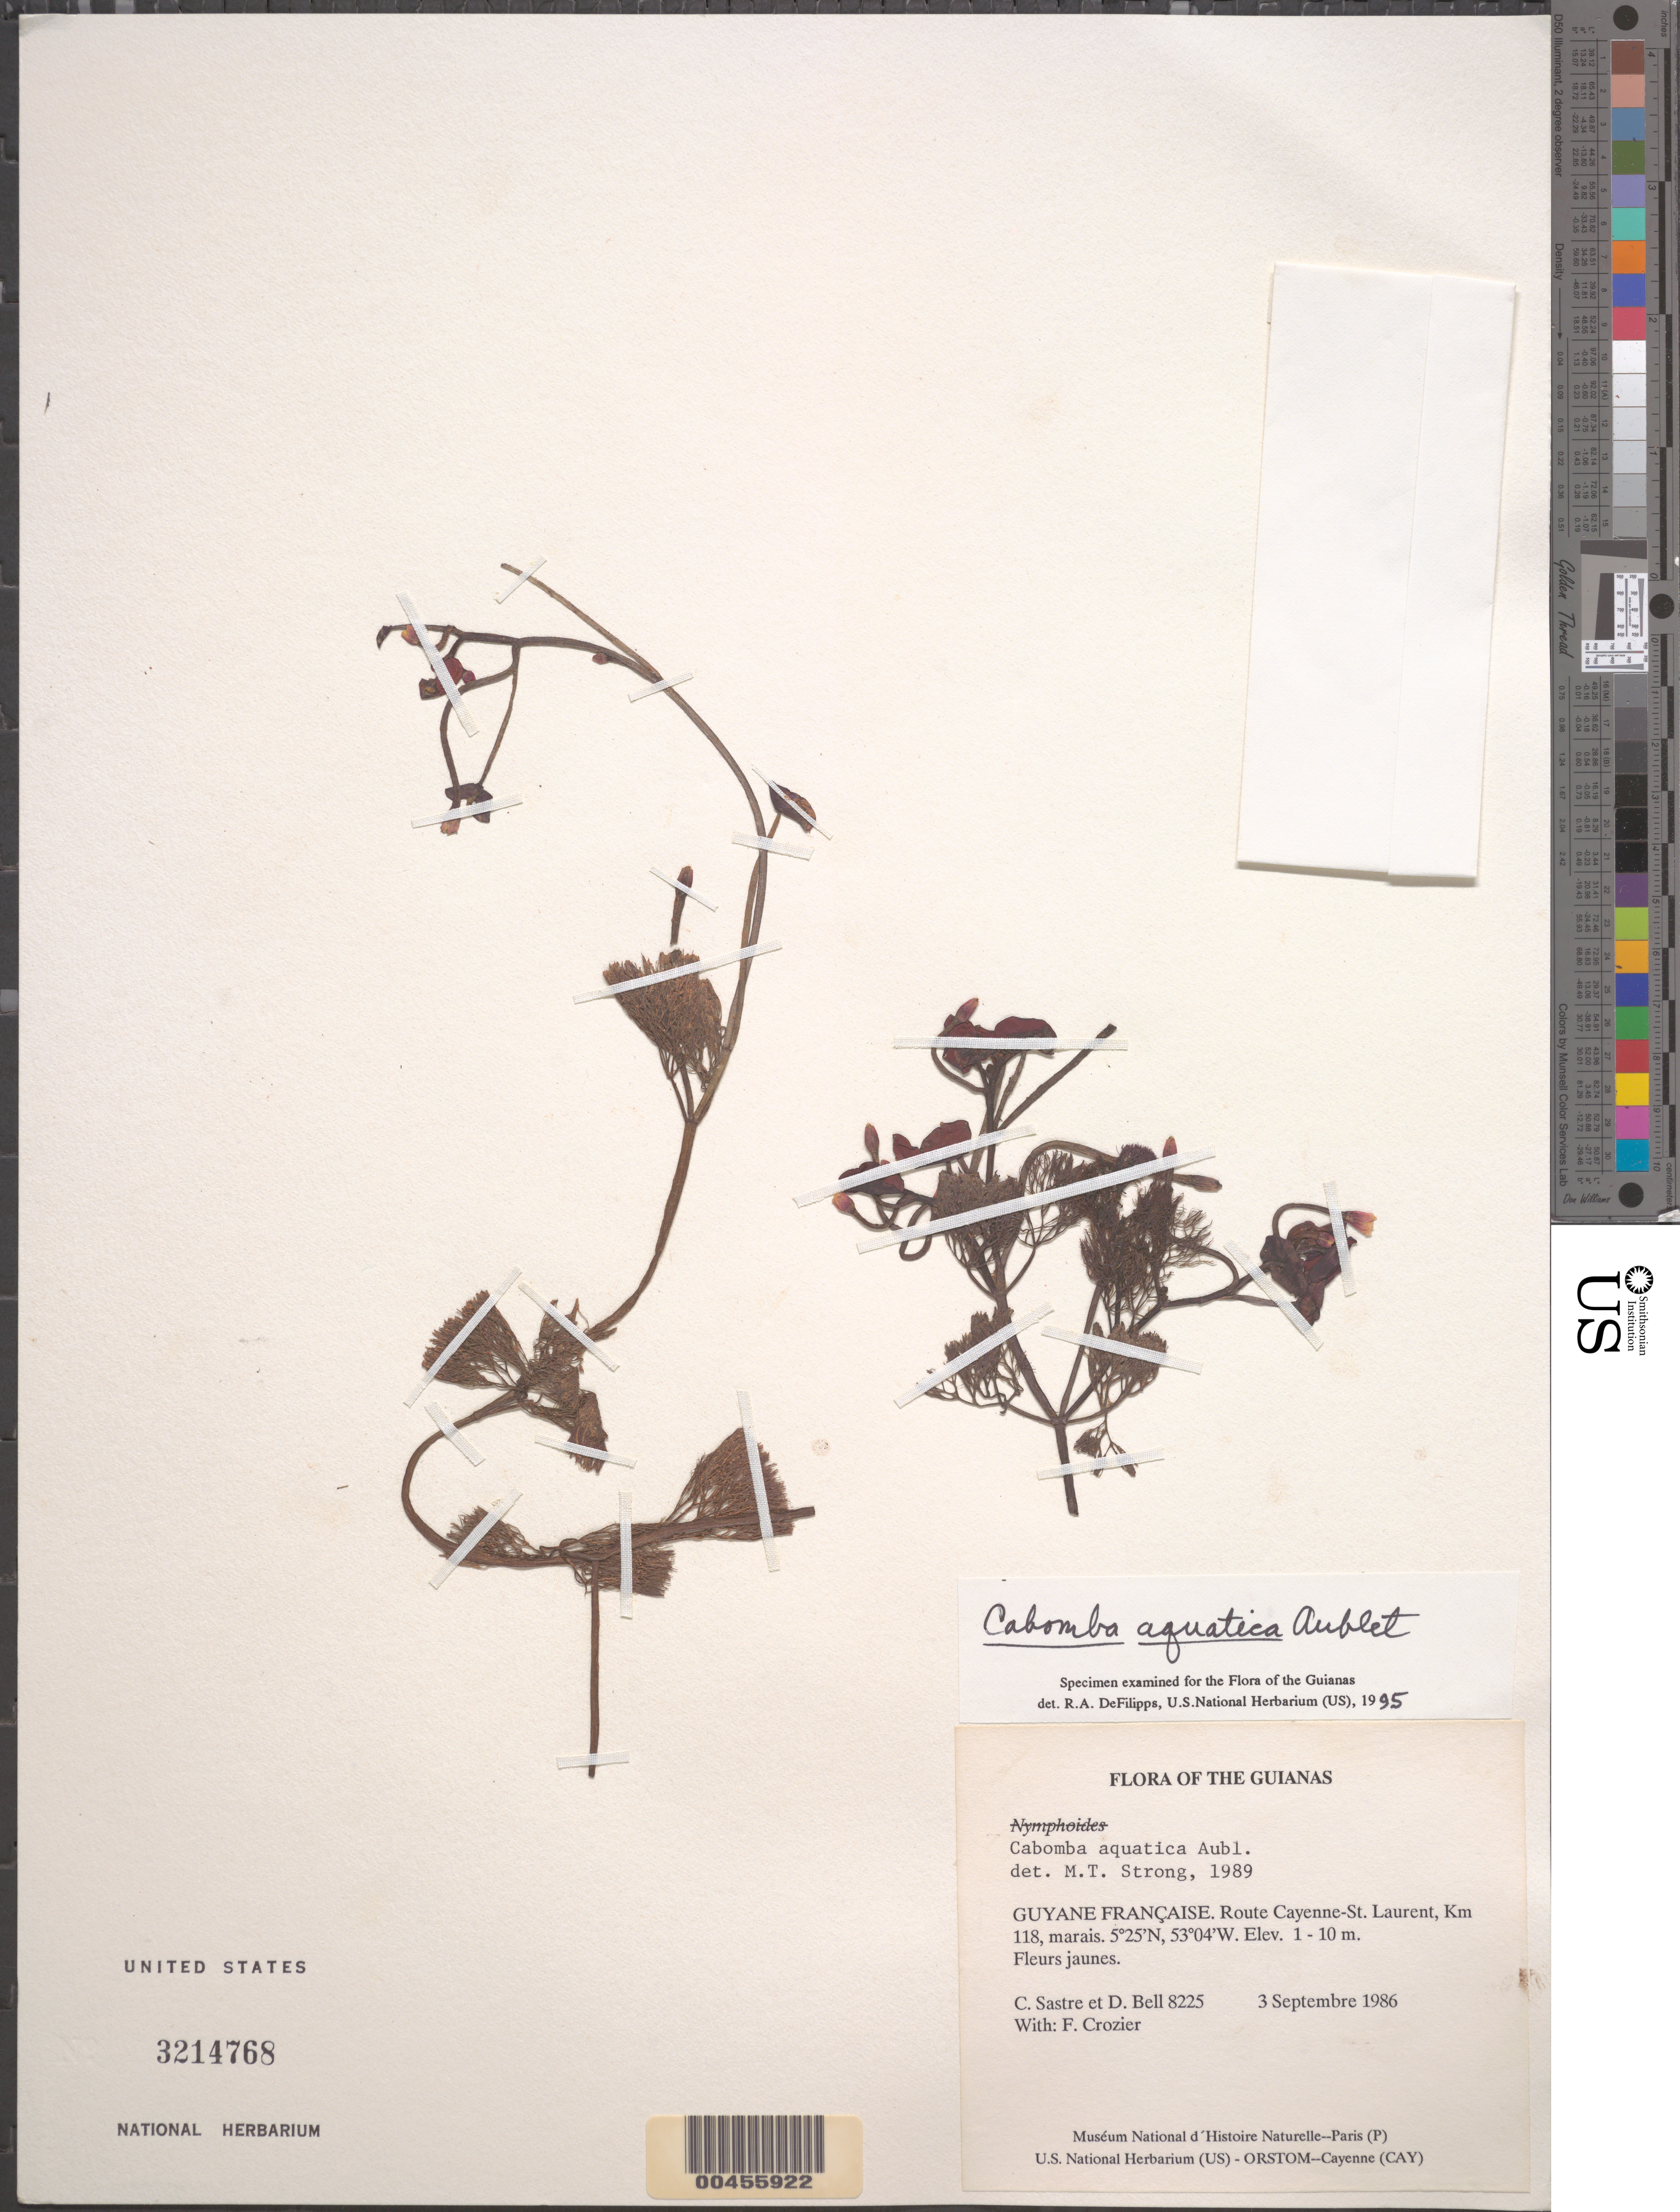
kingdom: Plantae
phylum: Tracheophyta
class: Magnoliopsida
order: Nymphaeales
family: Cabombaceae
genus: Cabomba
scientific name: Cabomba aquatica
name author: Aubl.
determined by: Strong, M. T., (US), Smithsonian Institution - National Museum of Natural History (UNITED STATES)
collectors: C. H. L. Sastre, D. A. Bell & F. Crozier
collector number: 8225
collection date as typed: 3 September 1986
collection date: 1986-09-03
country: French Guiana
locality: Route Cayenne-St. Laurent, Km 118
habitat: marais (swamp)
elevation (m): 1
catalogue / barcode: US 3214768